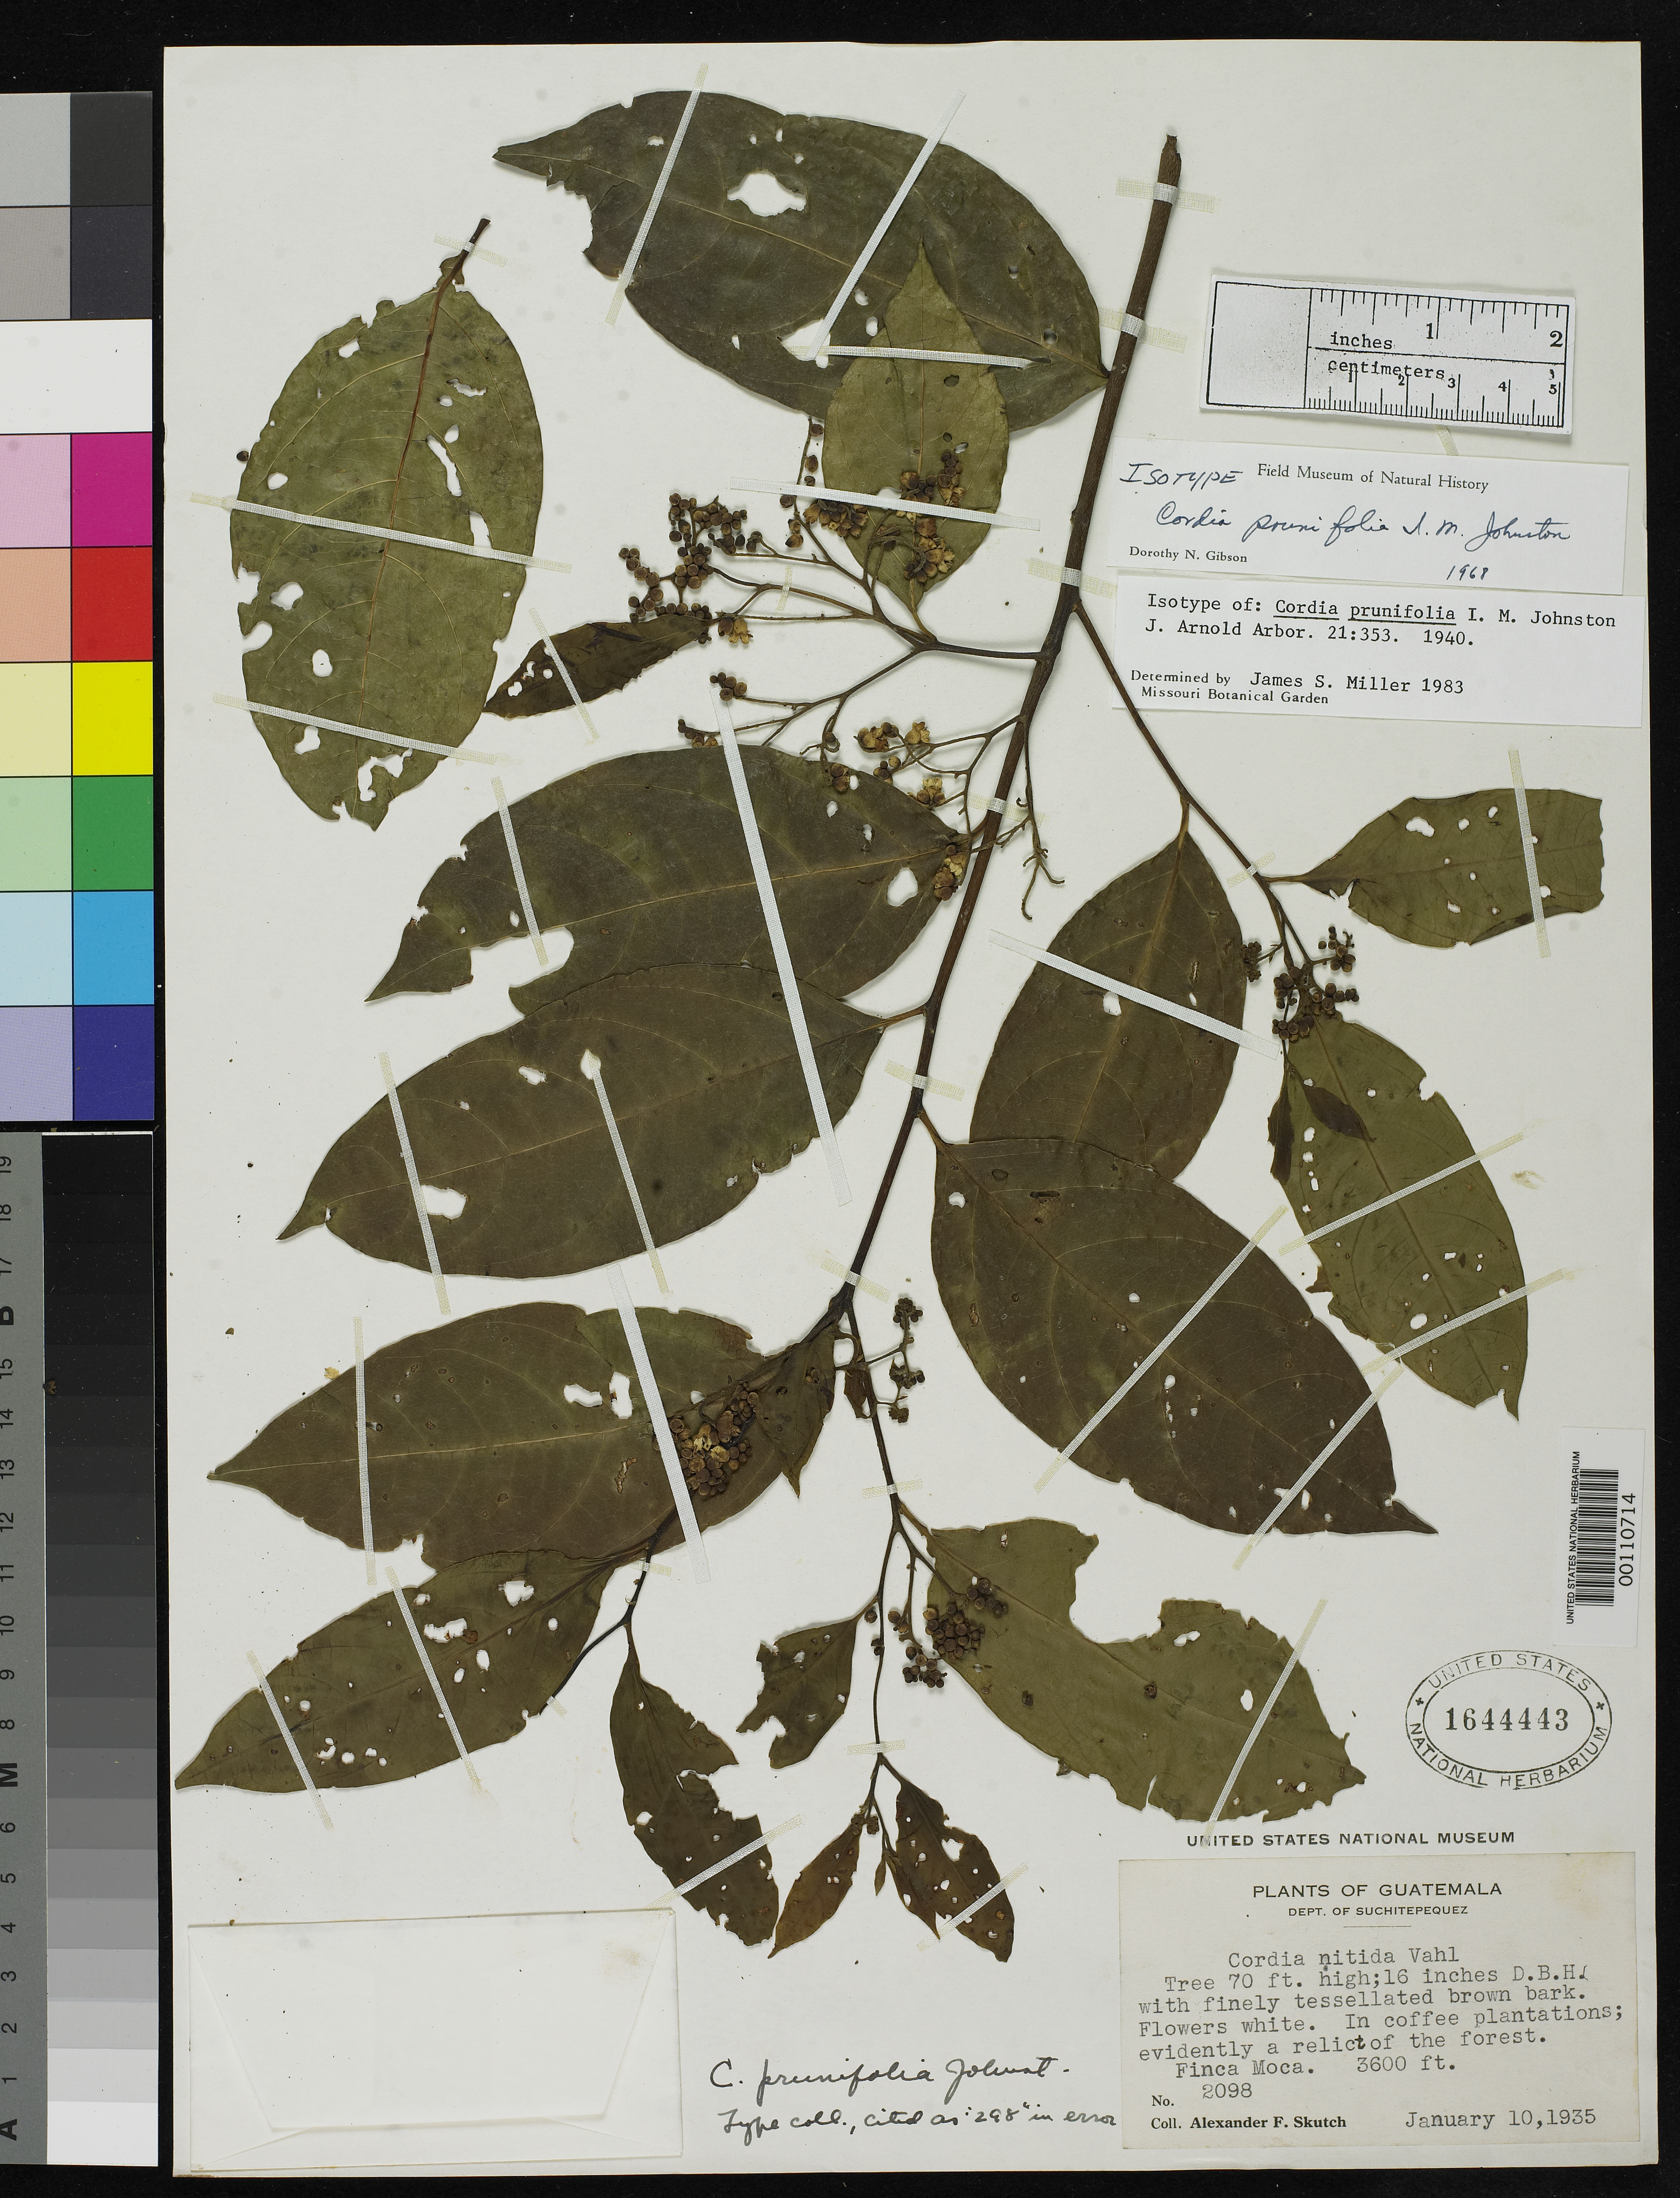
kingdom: Plantae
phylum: Tracheophyta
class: Magnoliopsida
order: Boraginales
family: Cordiaceae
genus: Cordia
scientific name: Cordia prunifolia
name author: I.M. Johnst.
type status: Isotype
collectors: A. F. Skutch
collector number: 2098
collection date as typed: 10 Jan 1935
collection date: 1935-01-10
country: Guatemala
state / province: Suchitepéquez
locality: Finca Moca.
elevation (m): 1097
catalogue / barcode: US 1644443